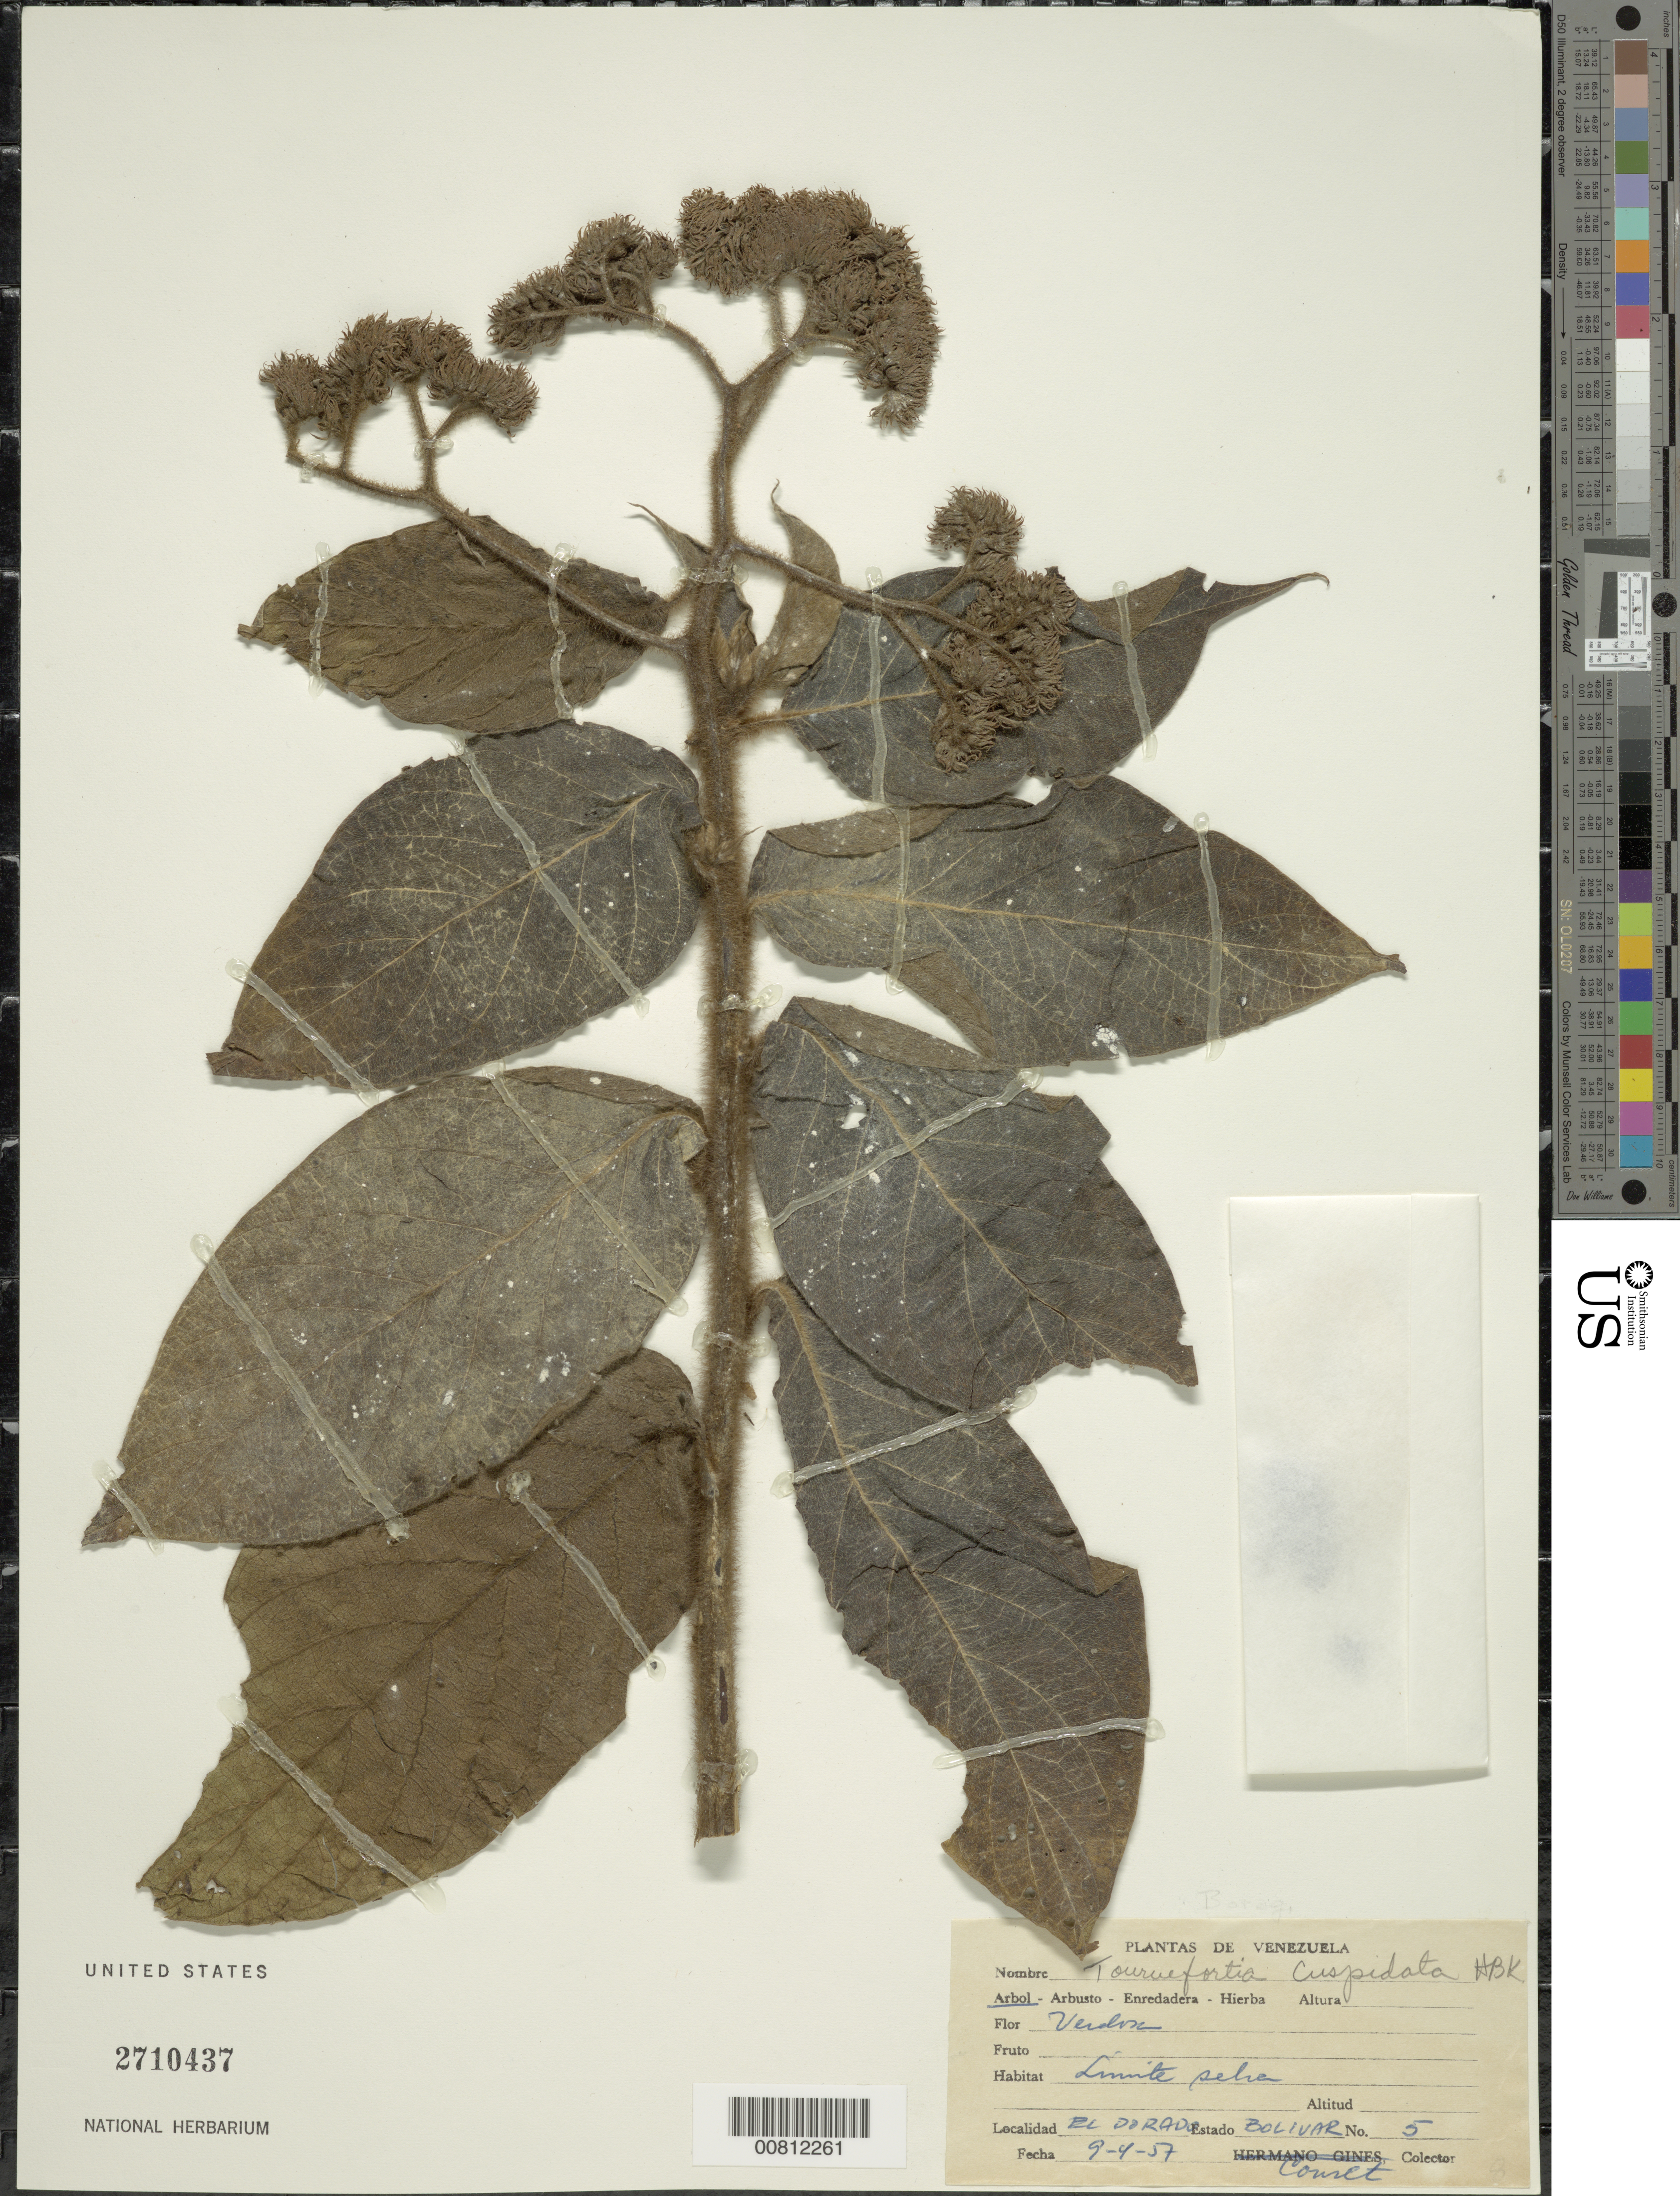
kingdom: Plantae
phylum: Tracheophyta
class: Magnoliopsida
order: Boraginales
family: Heliotropiaceae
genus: Tournefortia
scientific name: Tournefortia cuspidata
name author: Kunth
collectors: -. Couret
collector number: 5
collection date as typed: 9-Apr-57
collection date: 1957-04-09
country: Venezuela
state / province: Bolívar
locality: El Dorado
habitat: Limite selva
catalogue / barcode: US 2710437